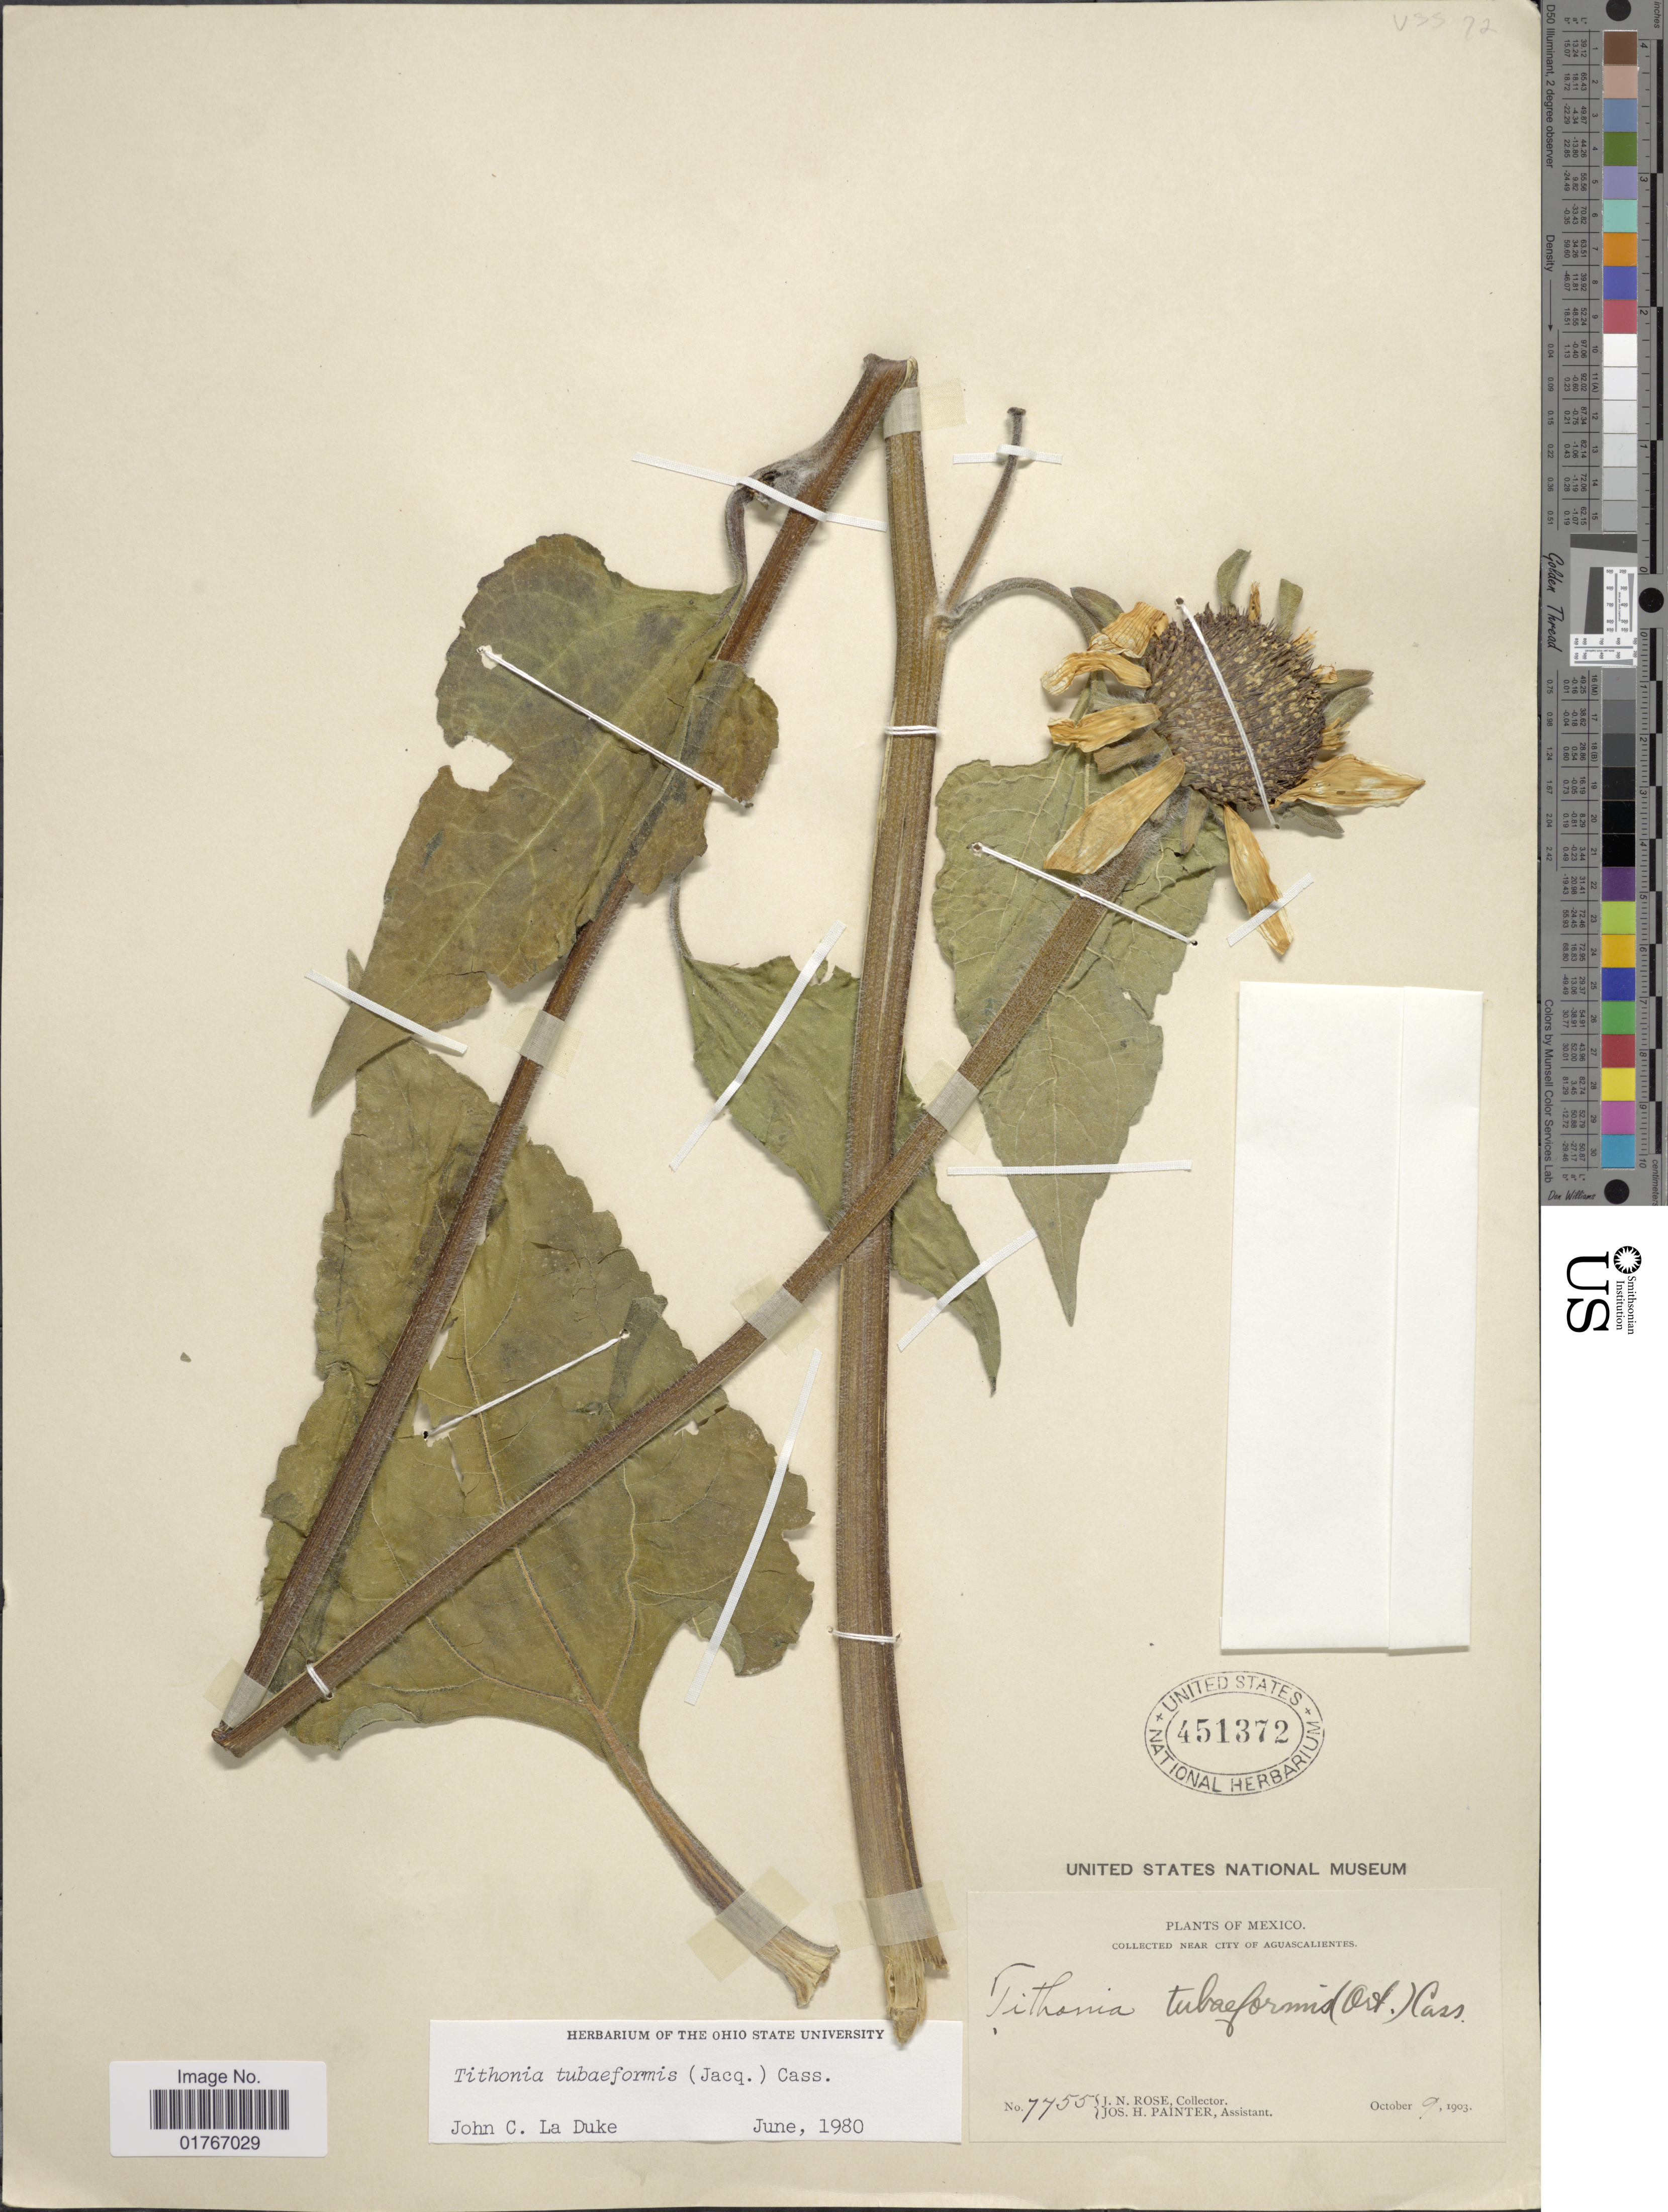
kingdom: Plantae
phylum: Tracheophyta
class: Magnoliopsida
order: Asterales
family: Asteraceae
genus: Tithonia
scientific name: Tithonia tubaeformis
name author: (Jacq.) Cass.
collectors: J. N. Rose & J. H. Painter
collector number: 7755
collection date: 1903-10-09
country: Mexico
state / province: Aguascalientes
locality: Near City of Aguascalientes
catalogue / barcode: US 451372